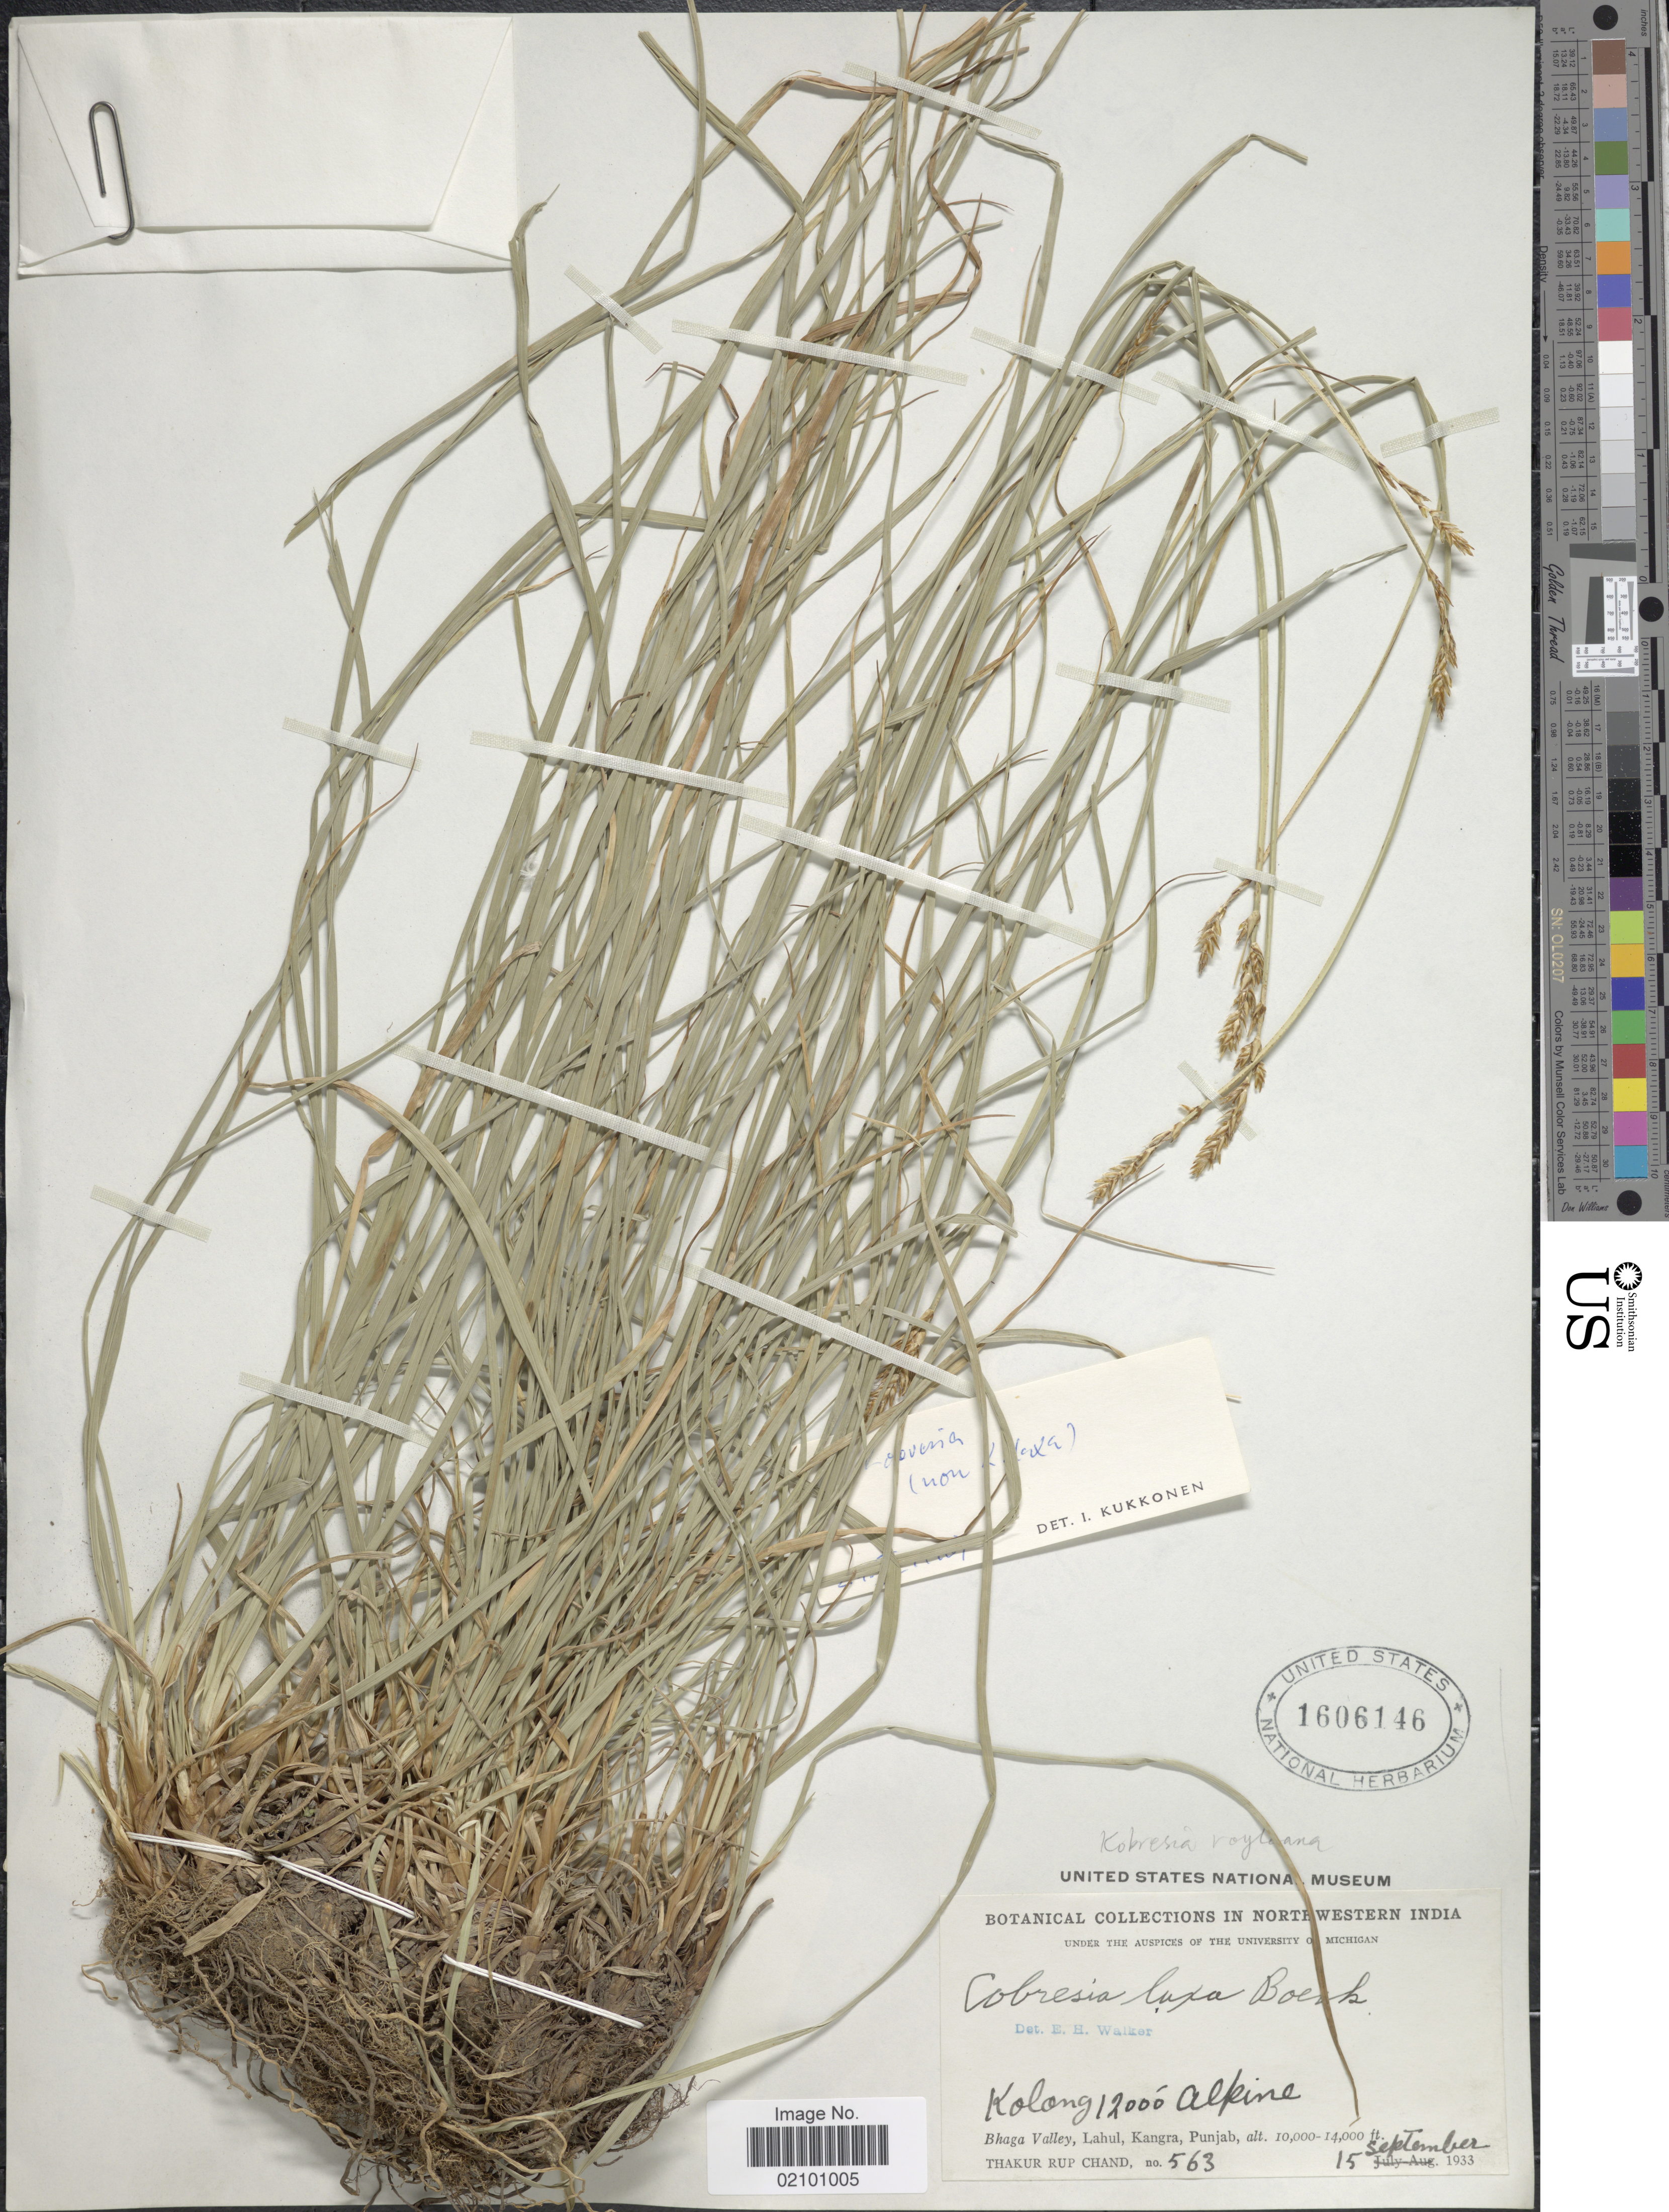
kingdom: Plantae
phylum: Tracheophyta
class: Liliopsida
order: Poales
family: Cyperaceae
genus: Carex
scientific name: Carex kokanica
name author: (Regal) S.R. Zhang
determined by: Strong, M. T., (US), Smithsonian Institution - National Museum of Natural History (UNITED STATES)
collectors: T. R. Chand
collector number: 563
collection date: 1933-09-15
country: India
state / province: Punjab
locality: Northwestern India, Kolang, Bhaga Valey, Lahul, Punjab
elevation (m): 3658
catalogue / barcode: US 1606146